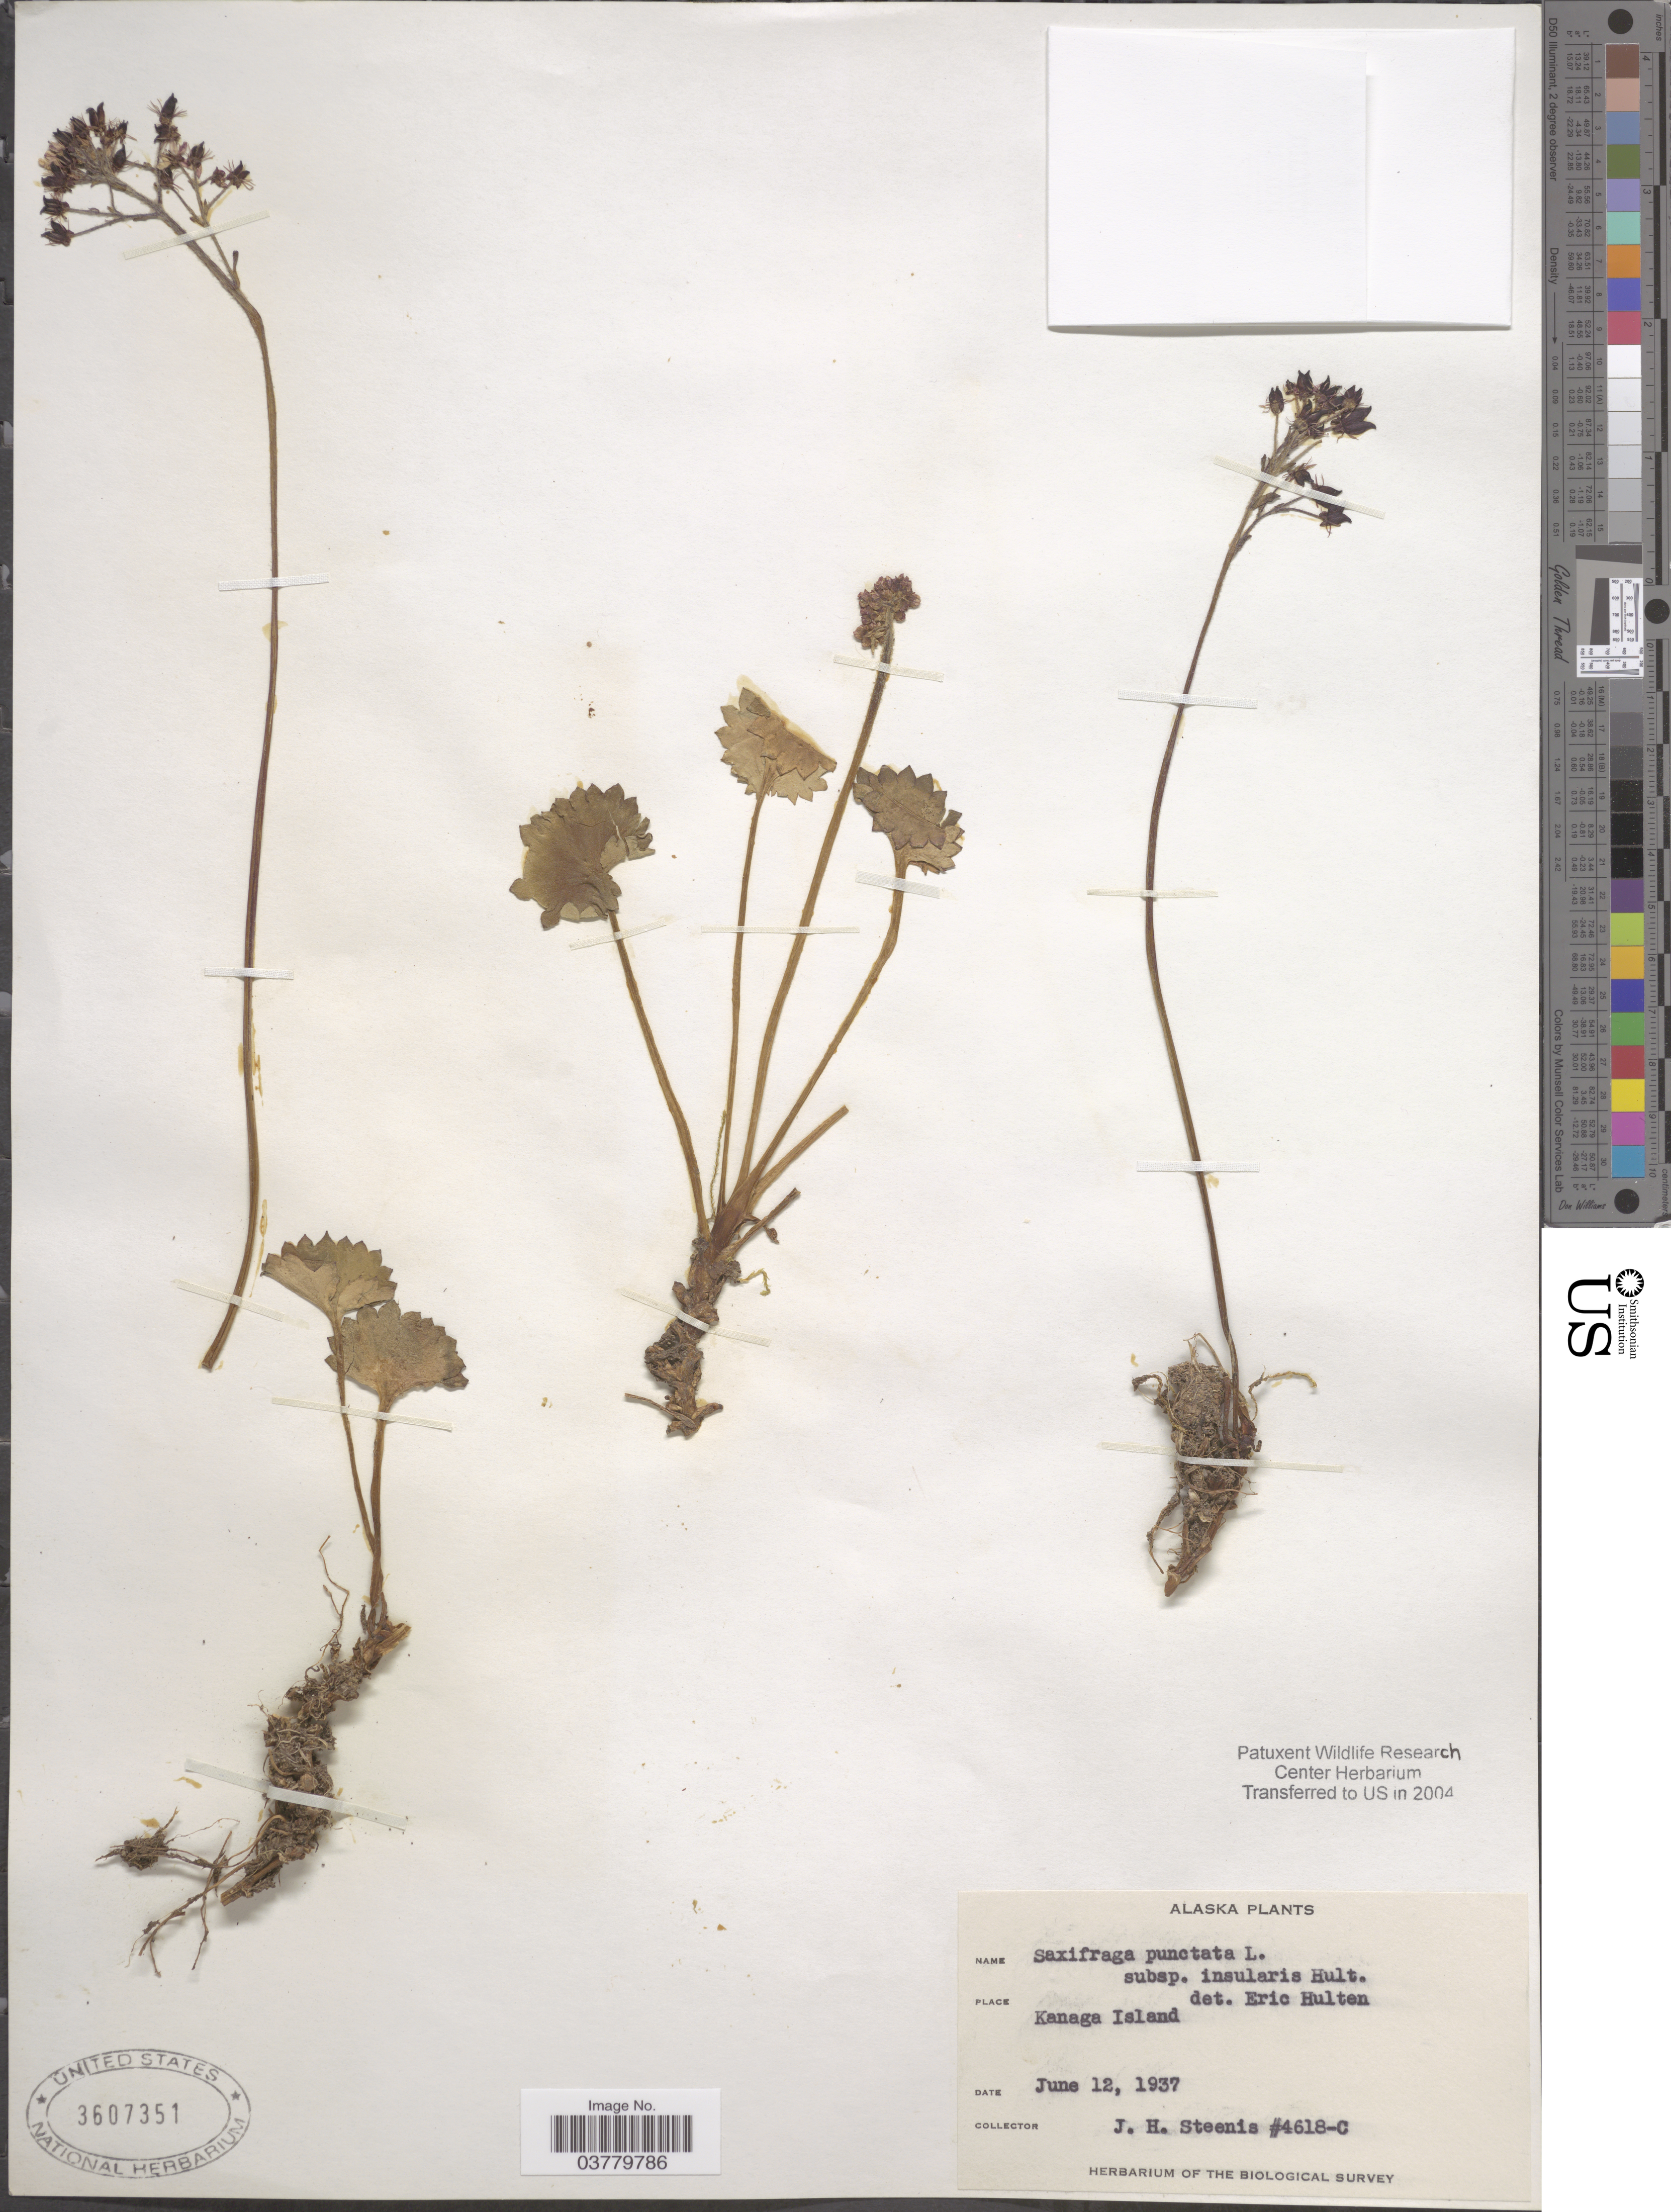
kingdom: Plantae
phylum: Tracheophyta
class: Magnoliopsida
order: Saxifragales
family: Saxifragaceae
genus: Micranthes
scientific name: Micranthes nelsoniana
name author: (D. Don) Small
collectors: J. H. Steenis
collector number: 4618-c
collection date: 1937-06-12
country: United States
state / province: Alaska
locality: Kanaga Island.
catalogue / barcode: US 3607351